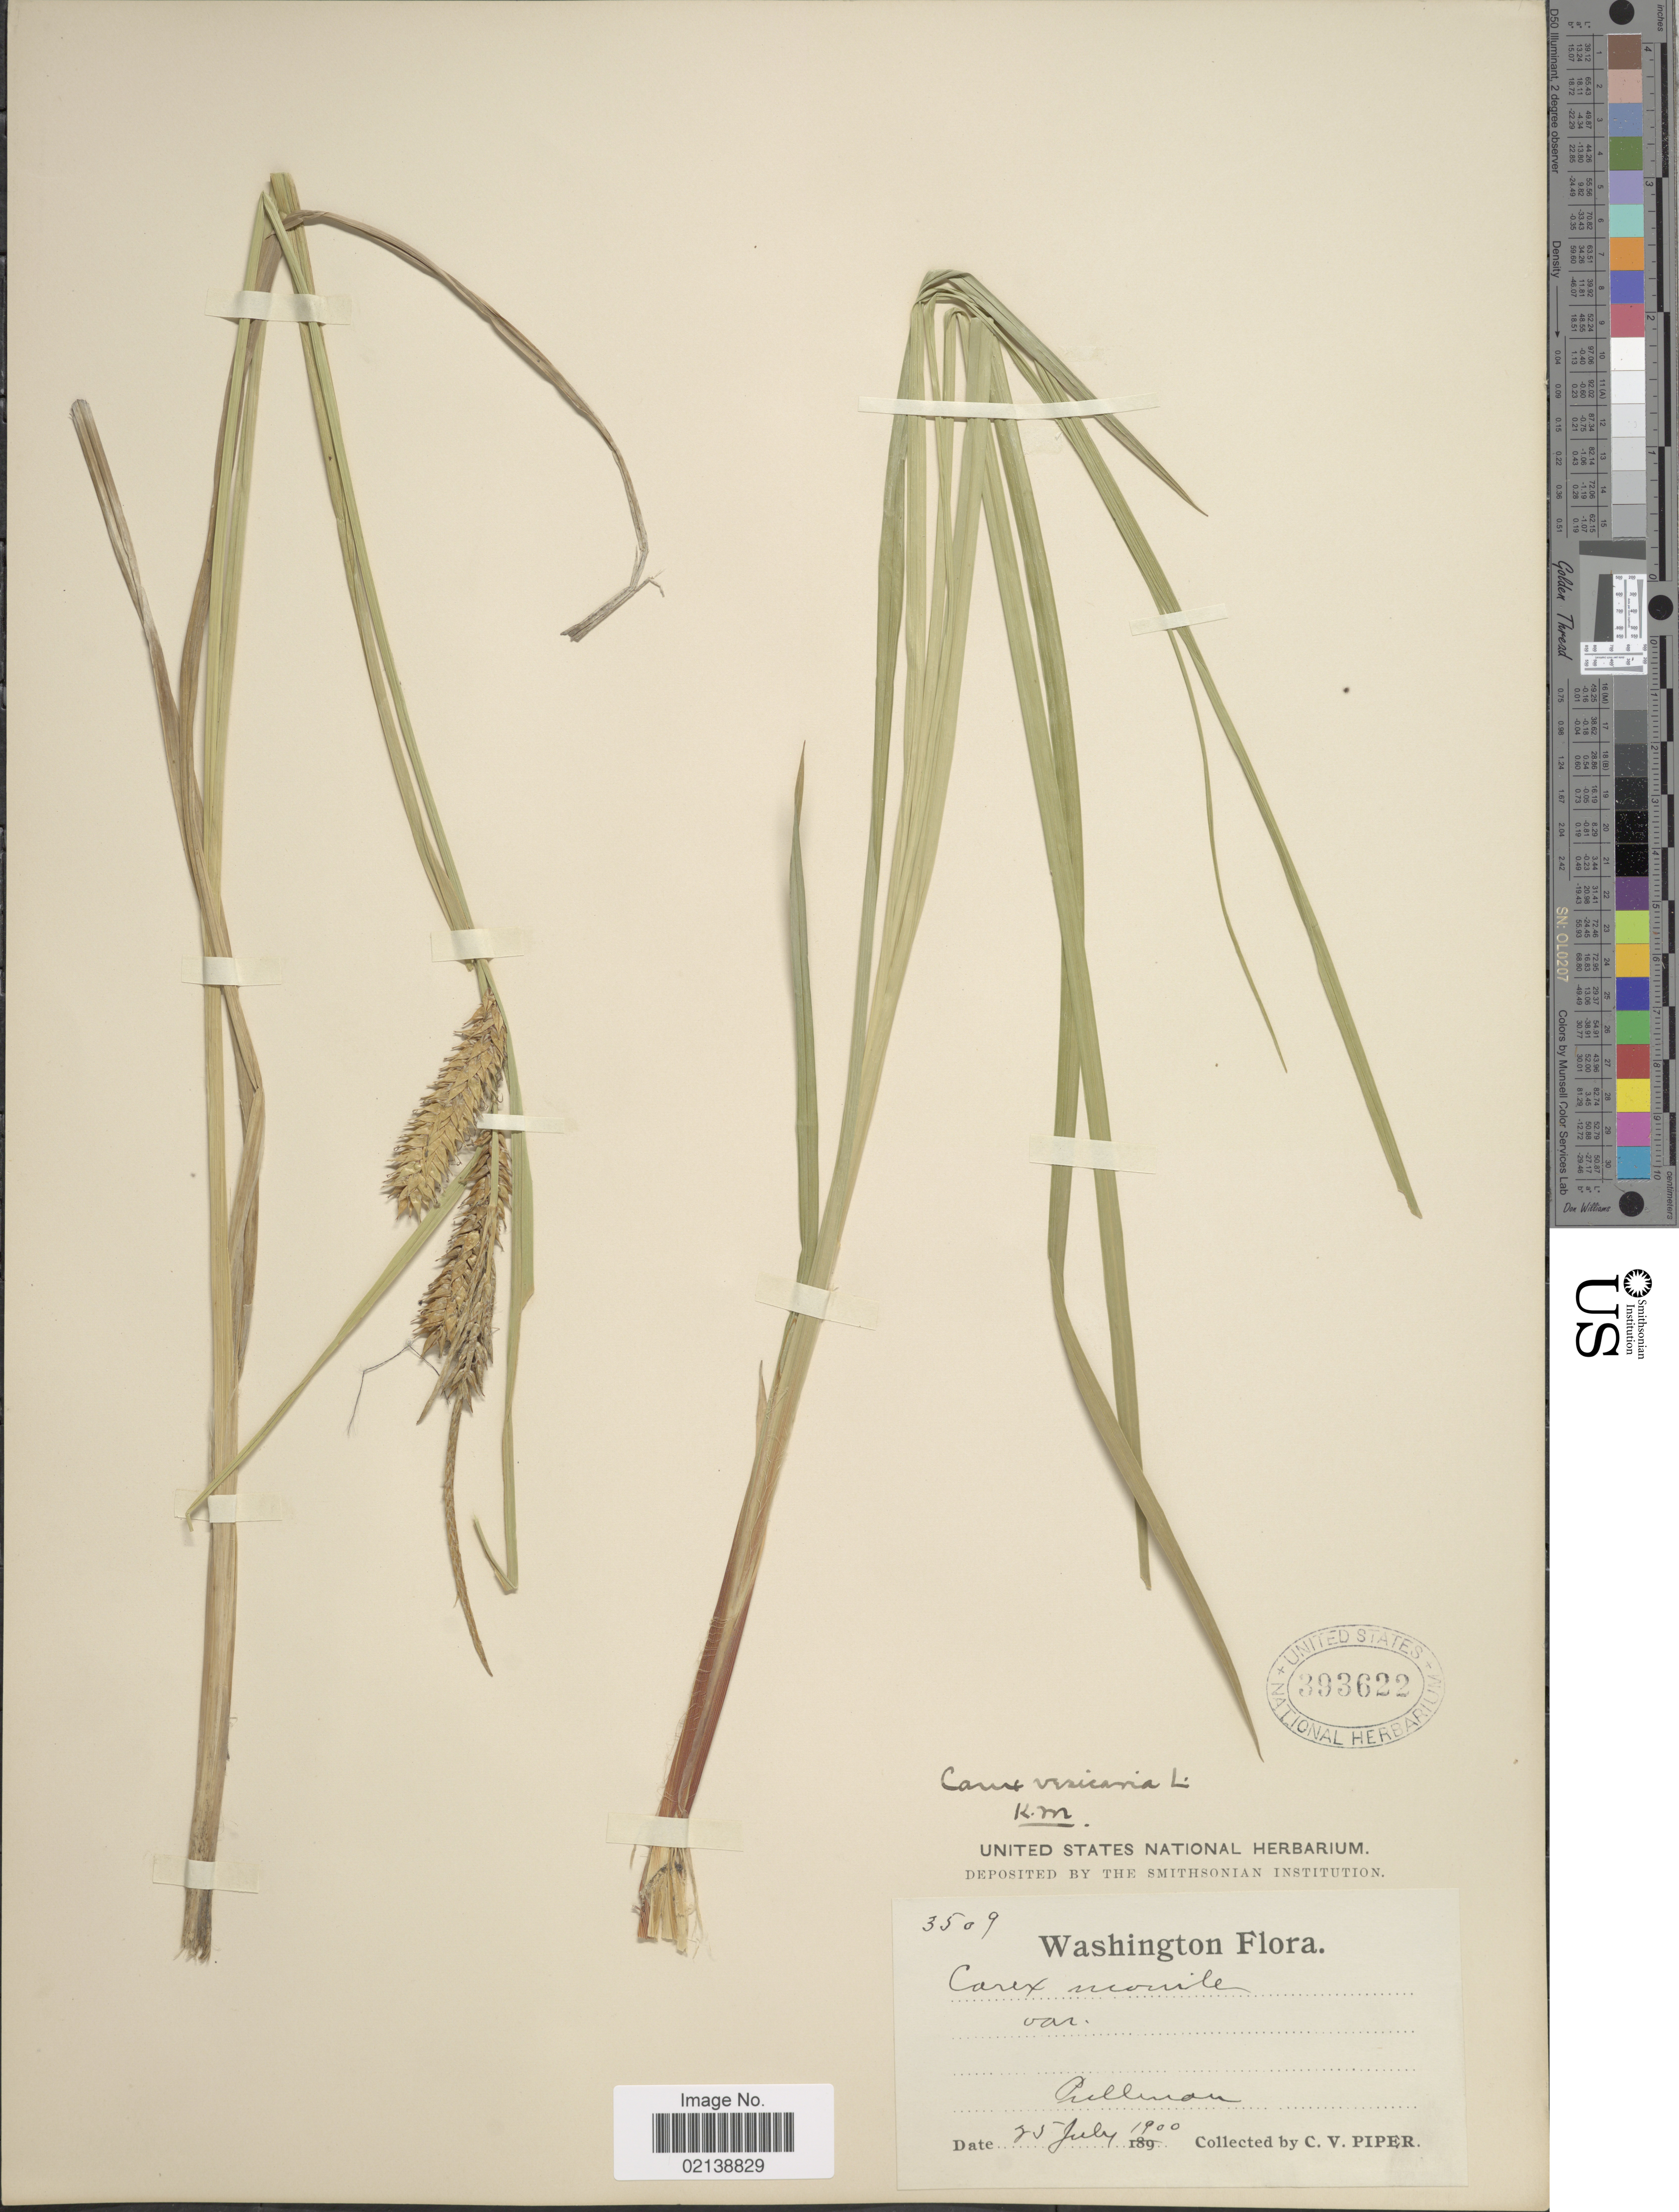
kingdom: Plantae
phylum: Tracheophyta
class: Liliopsida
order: Poales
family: Cyperaceae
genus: Carex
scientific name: Carex vesicaria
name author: L.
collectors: C. V. Piper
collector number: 3509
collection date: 1900-07-25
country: United States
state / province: Washington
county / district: Whitman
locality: Pullman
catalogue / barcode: US 393622